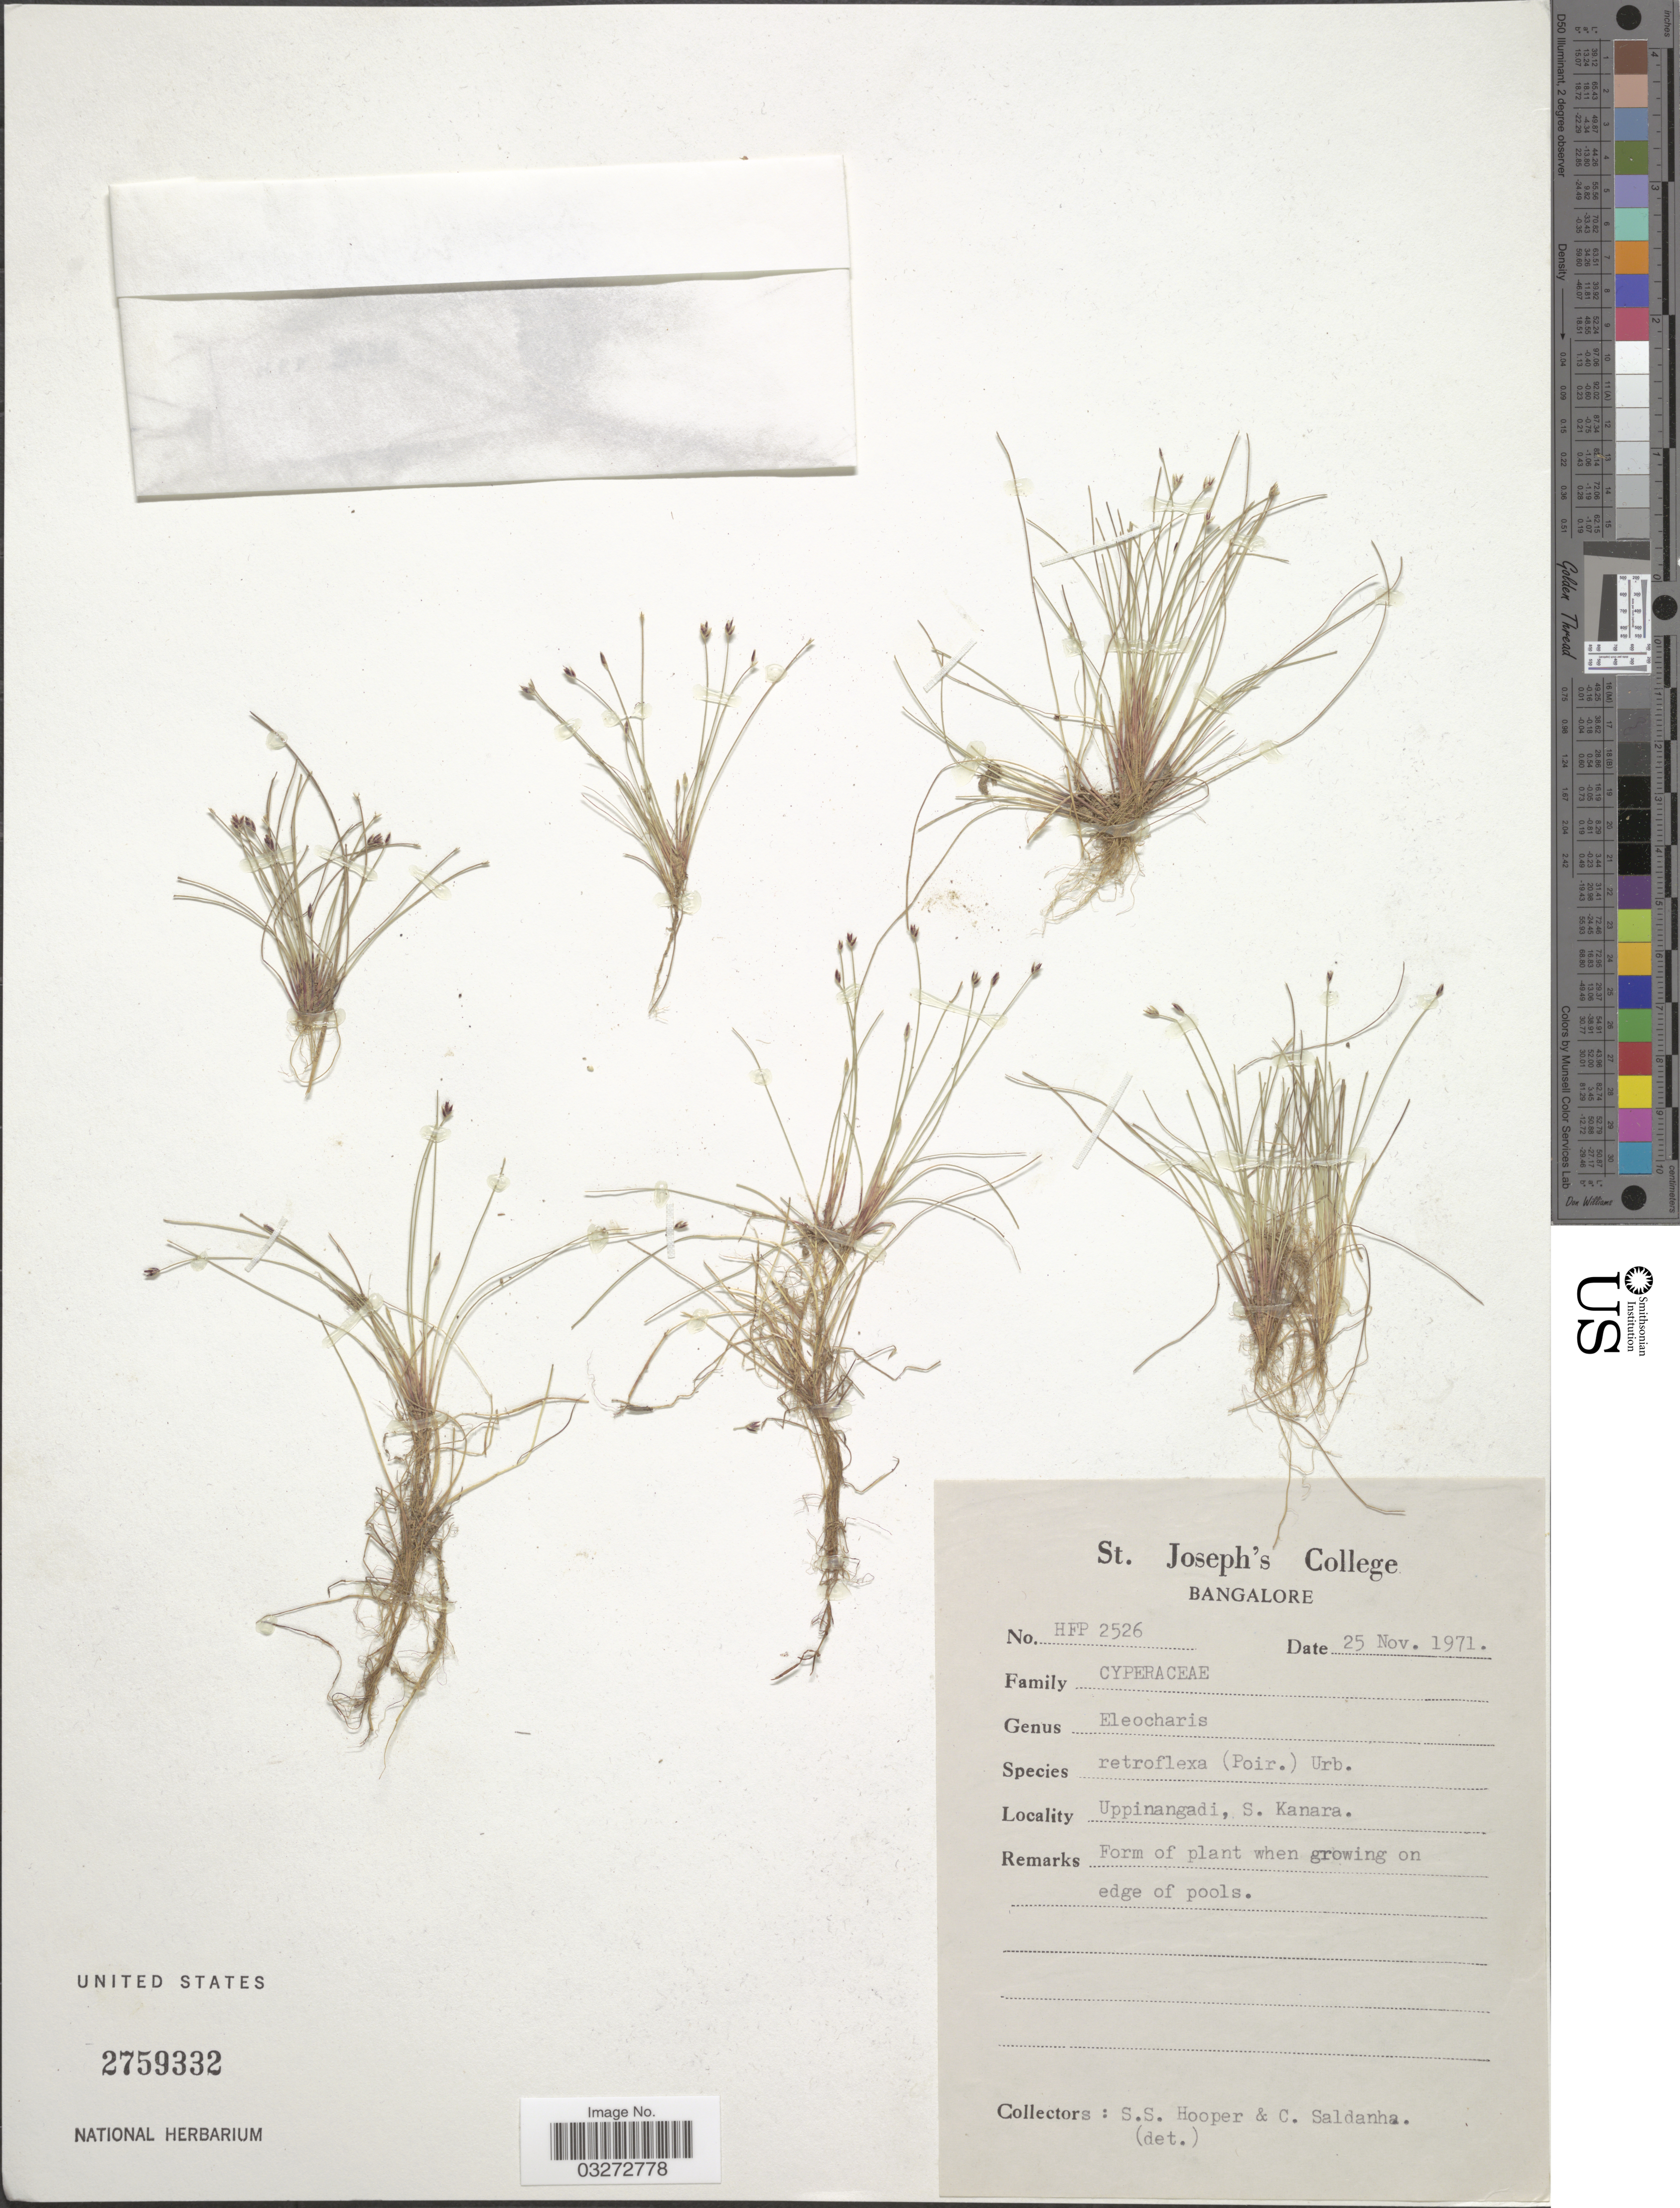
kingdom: Plantae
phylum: Tracheophyta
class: Liliopsida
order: Poales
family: Cyperaceae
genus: Eleocharis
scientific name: Eleocharis retroflexa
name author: (Poir.) Urb.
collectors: S. S. Hooper & C. Saldanha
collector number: HFP 2526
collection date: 1971-11-25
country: India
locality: Uppinangadi, S. Kanara.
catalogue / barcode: US 2759332